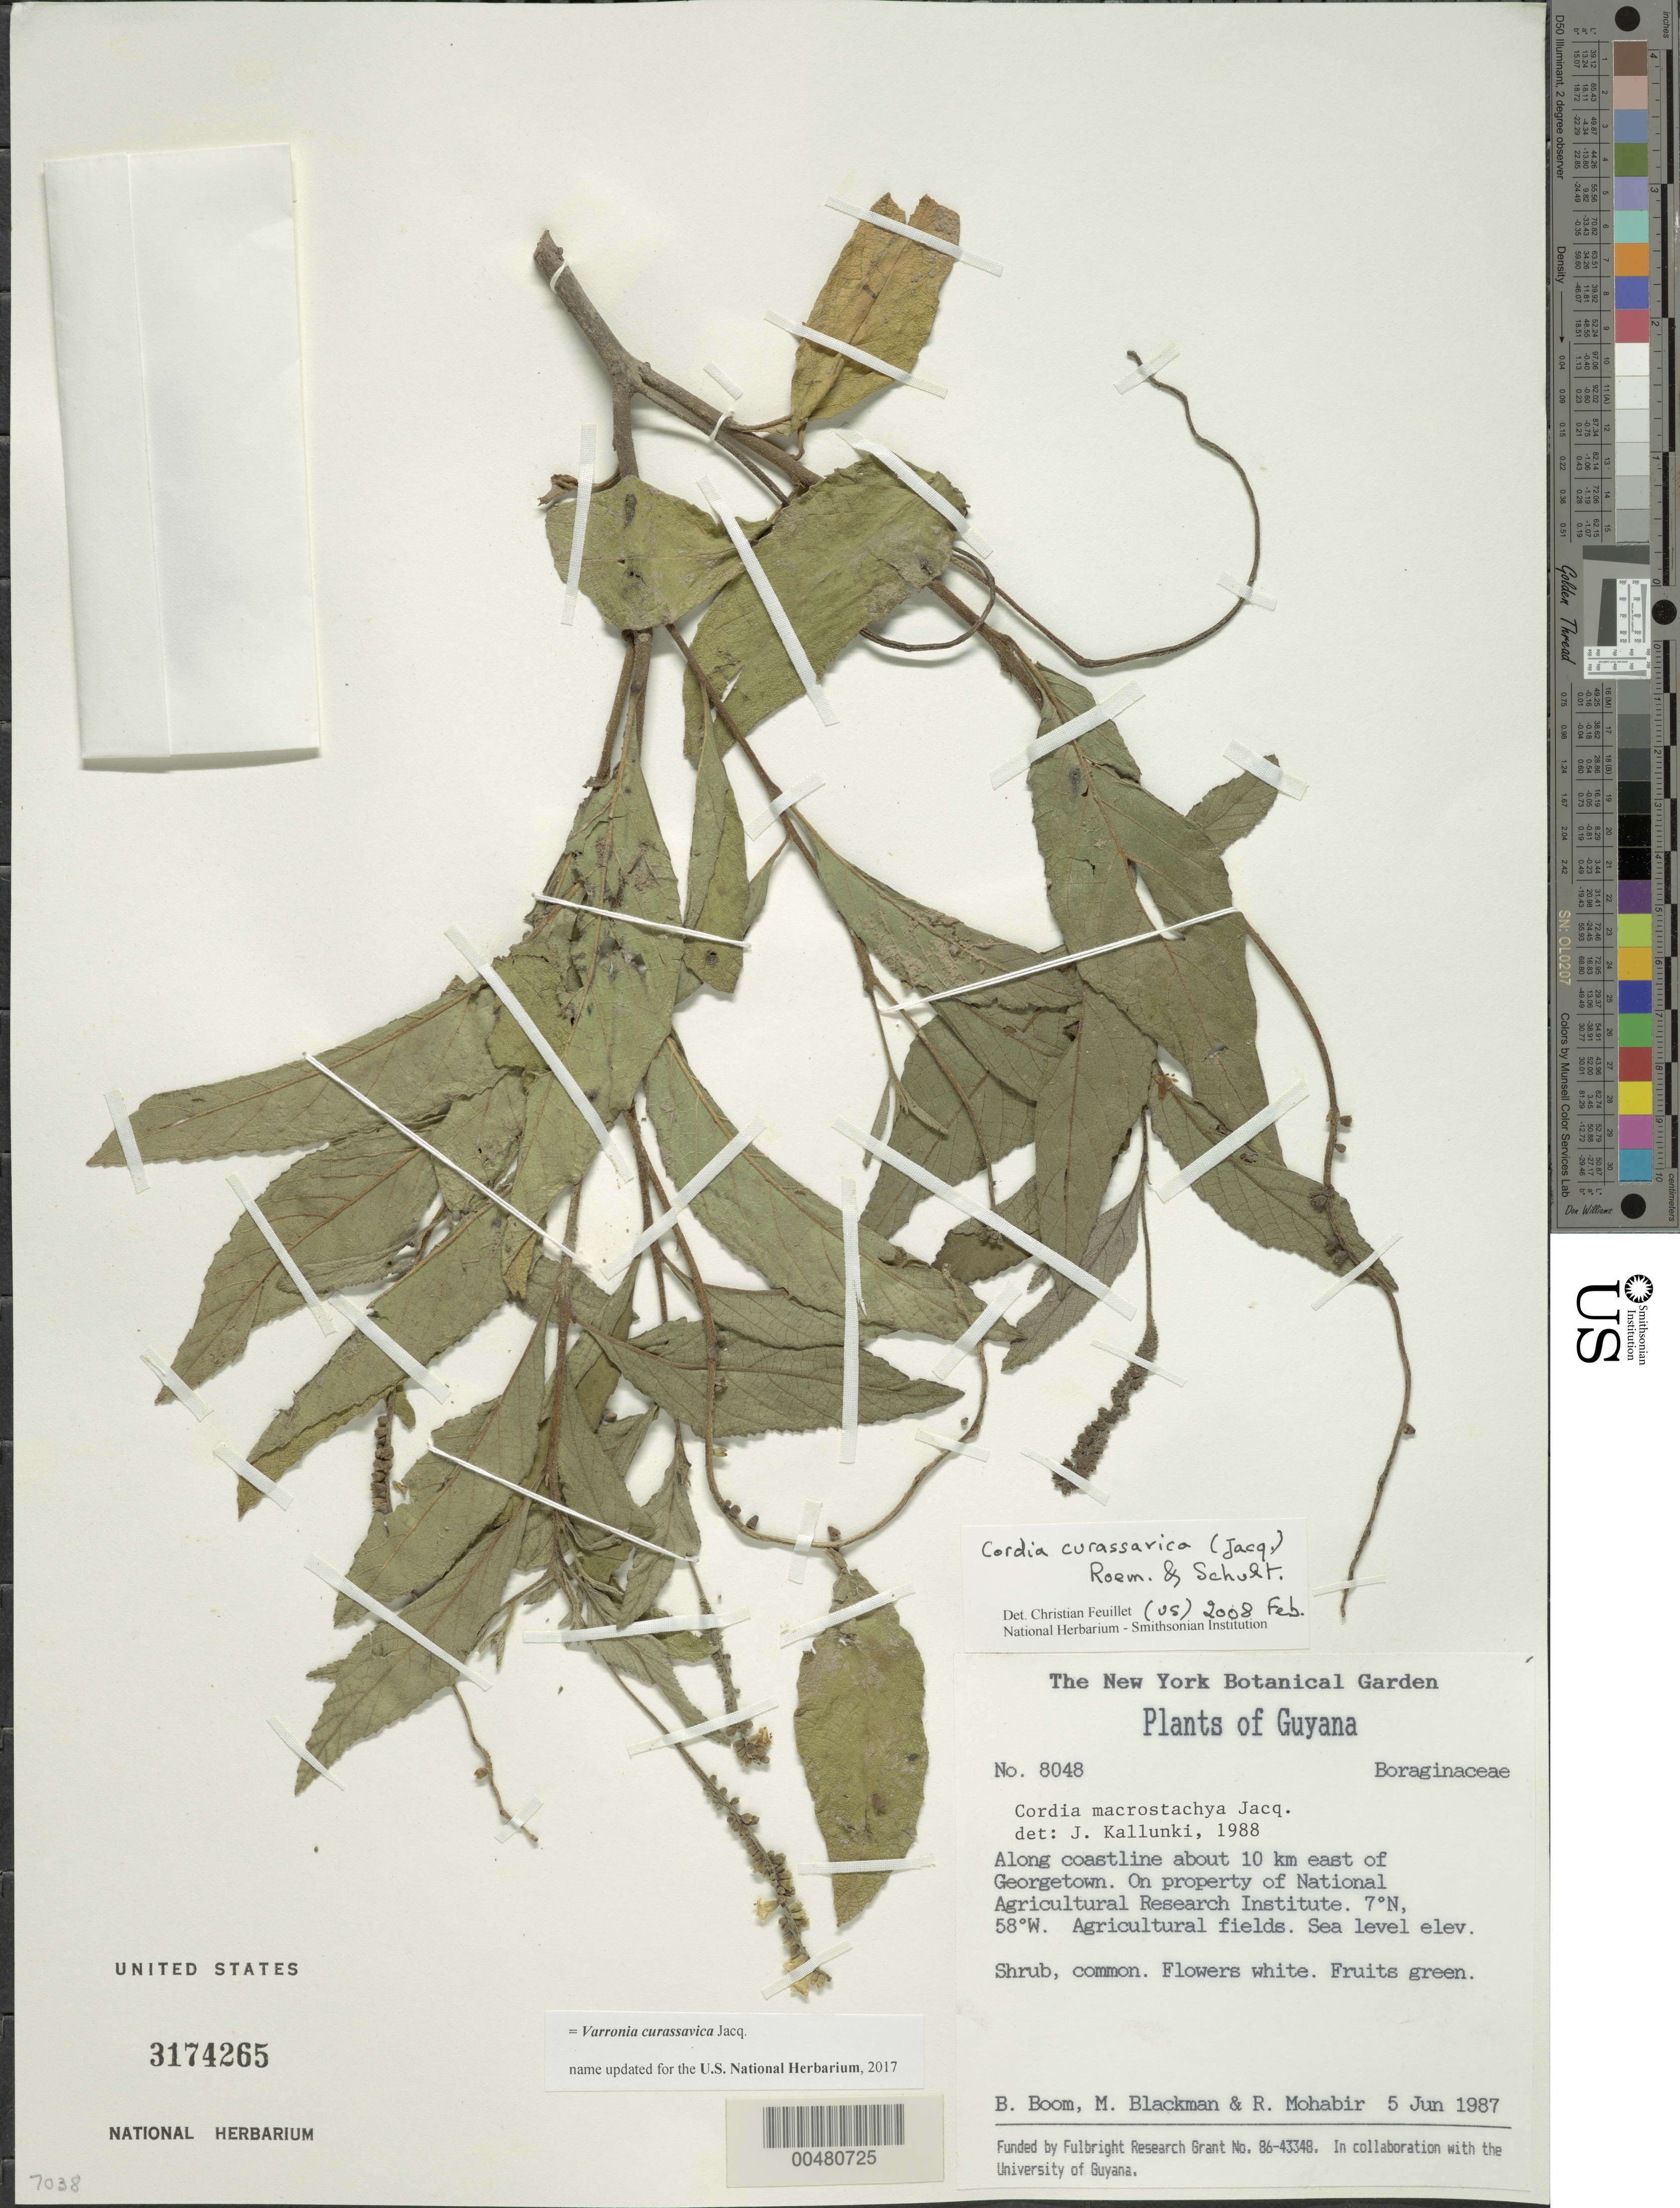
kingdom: Plantae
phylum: Tracheophyta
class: Magnoliopsida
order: Boraginales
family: Cordiaceae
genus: Varronia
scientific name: Varronia curassavica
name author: Jacq.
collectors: B. M. Boom, M. Blackman & R. Mohabir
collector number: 8048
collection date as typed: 5-Jun-87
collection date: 1987-06-05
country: Guyana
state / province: Demerara-Mahaica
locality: Georgetown, coastline 10 km E of, on property of Nat. Agr. Research Inst.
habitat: Agricultural fields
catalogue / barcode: US 3174265